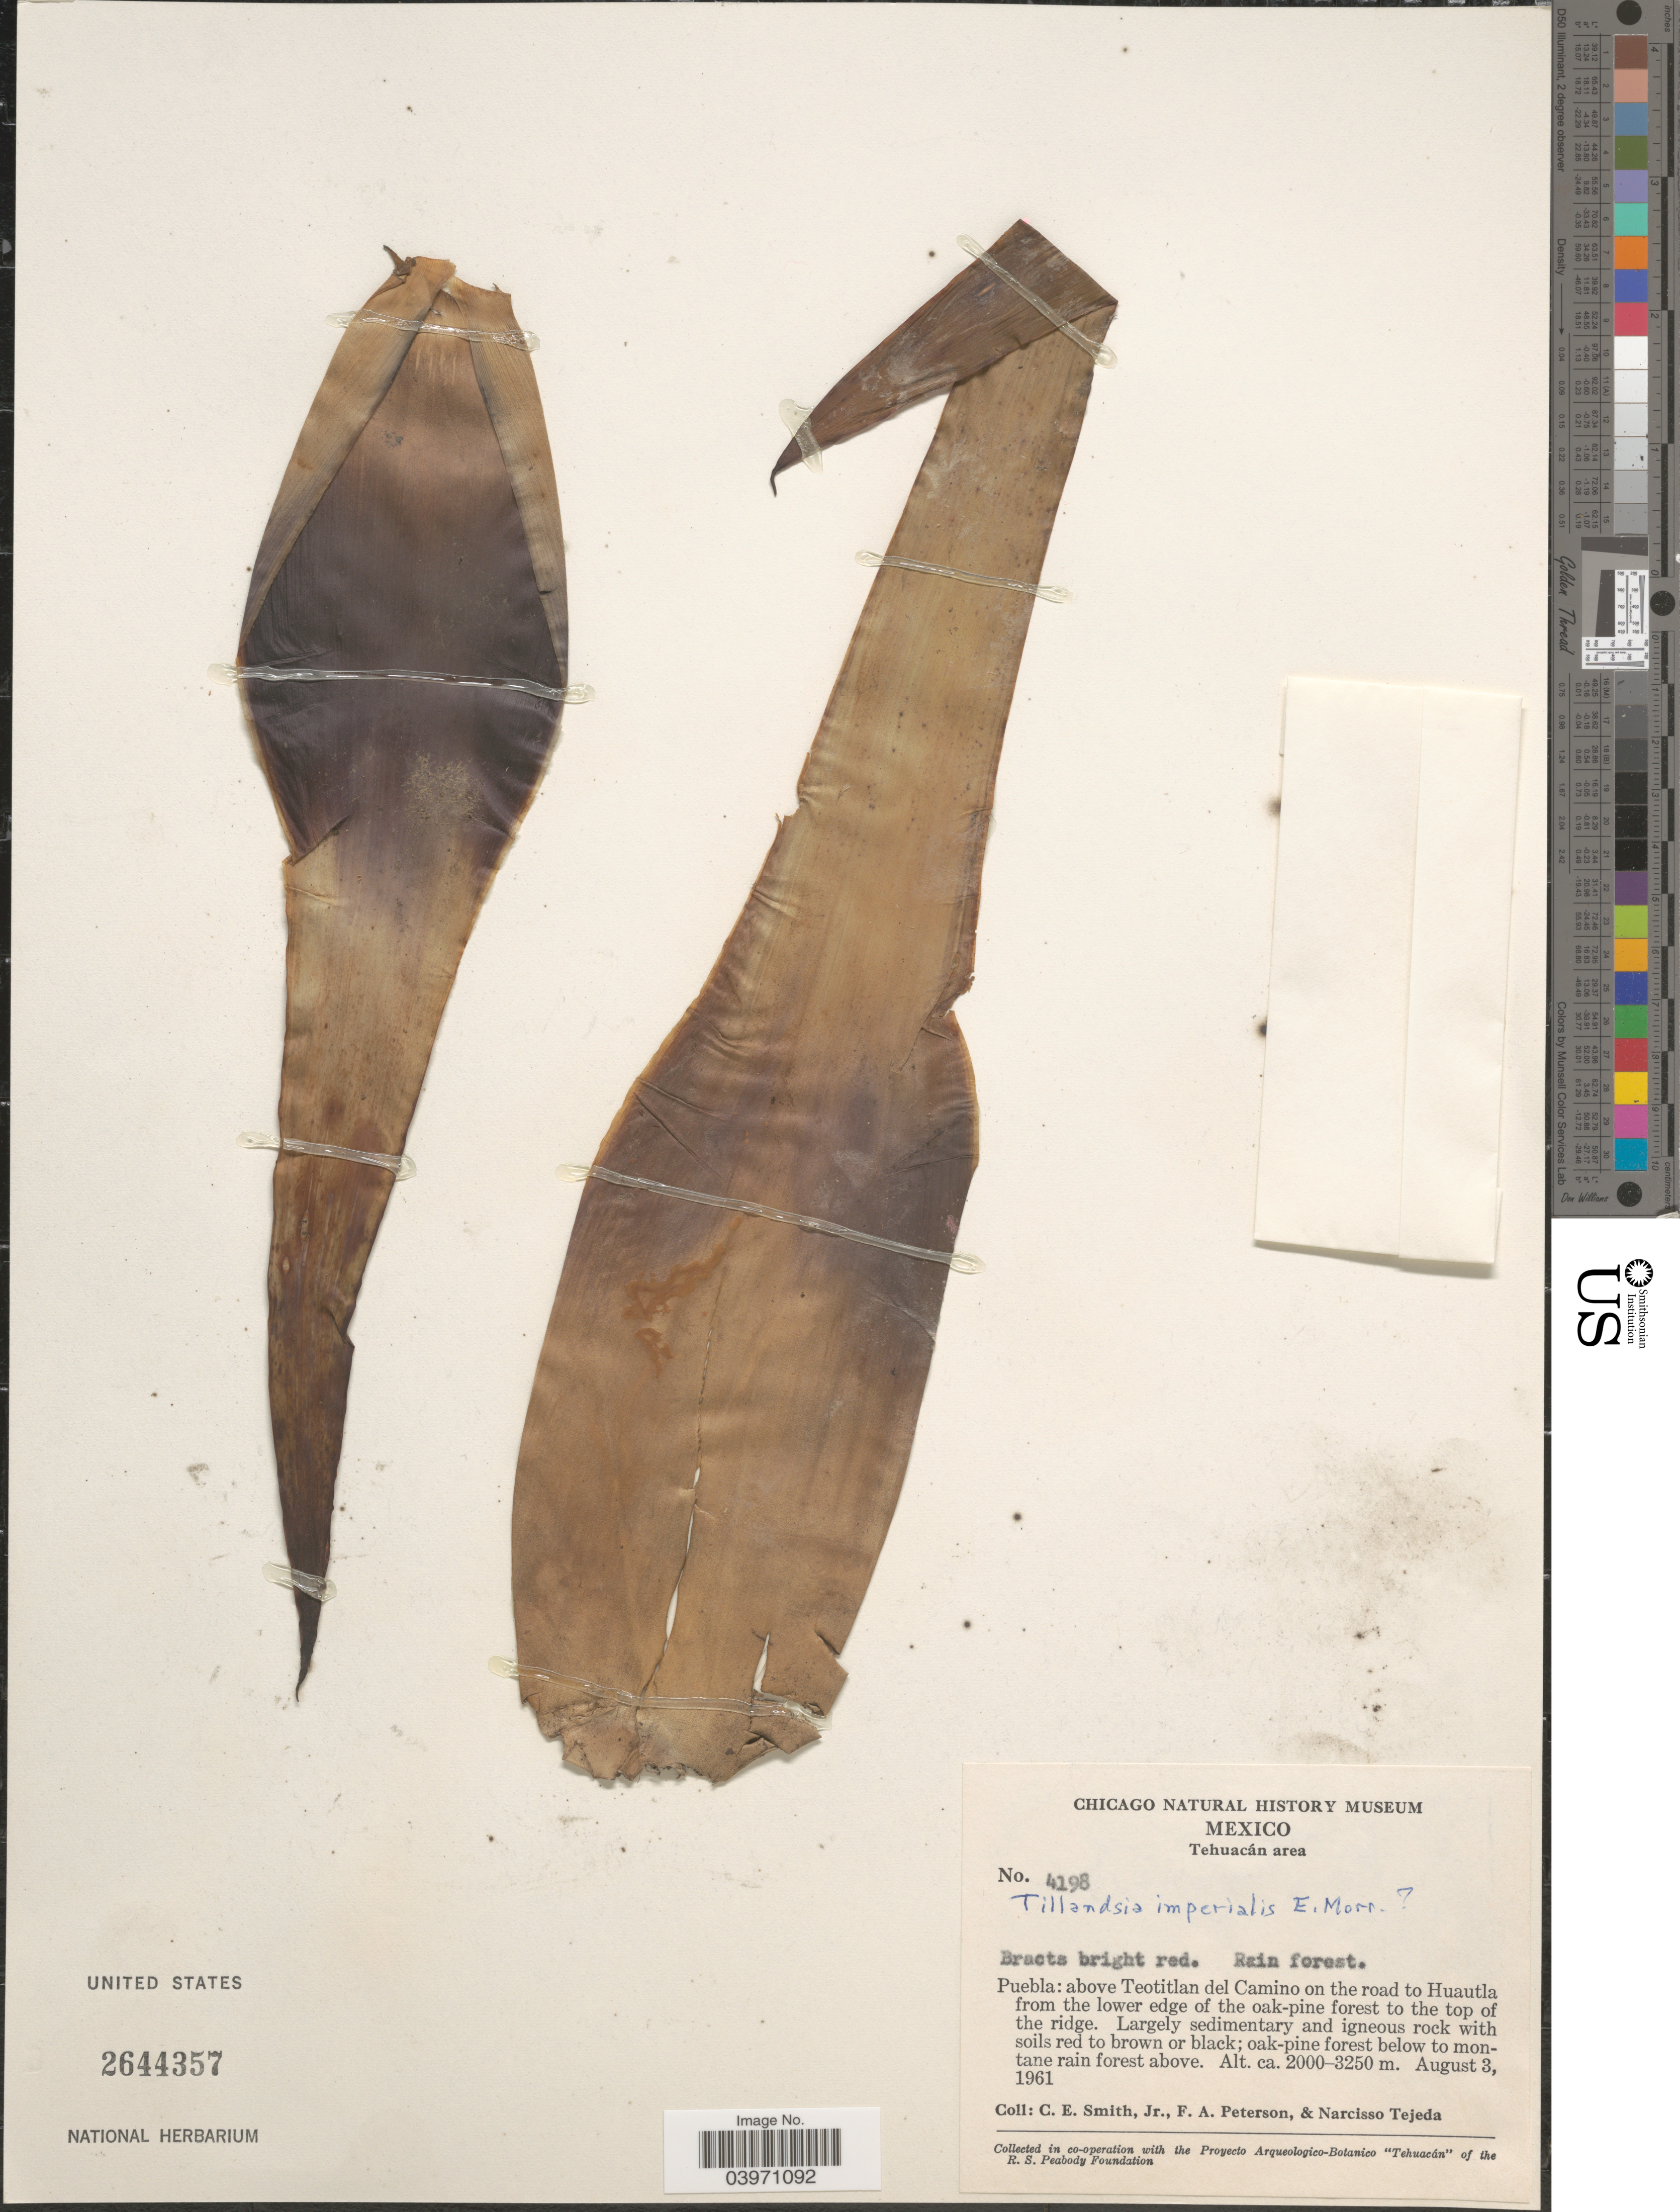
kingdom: Plantae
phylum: Tracheophyta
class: Liliopsida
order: Poales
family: Bromeliaceae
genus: Tillandsia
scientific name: Tillandsia imperialis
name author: É. Morren & Mez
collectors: C. E. Smith Jr., F. A. Peterson & N. Tejeda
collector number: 4198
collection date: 1961-08-03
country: Mexico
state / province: Puebla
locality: Tehuacán area. Above Teotitlan del Camino on the road to Huautla from the lower edge of the oak-pine forest to the top of the ridge.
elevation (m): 2000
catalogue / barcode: US 2644357